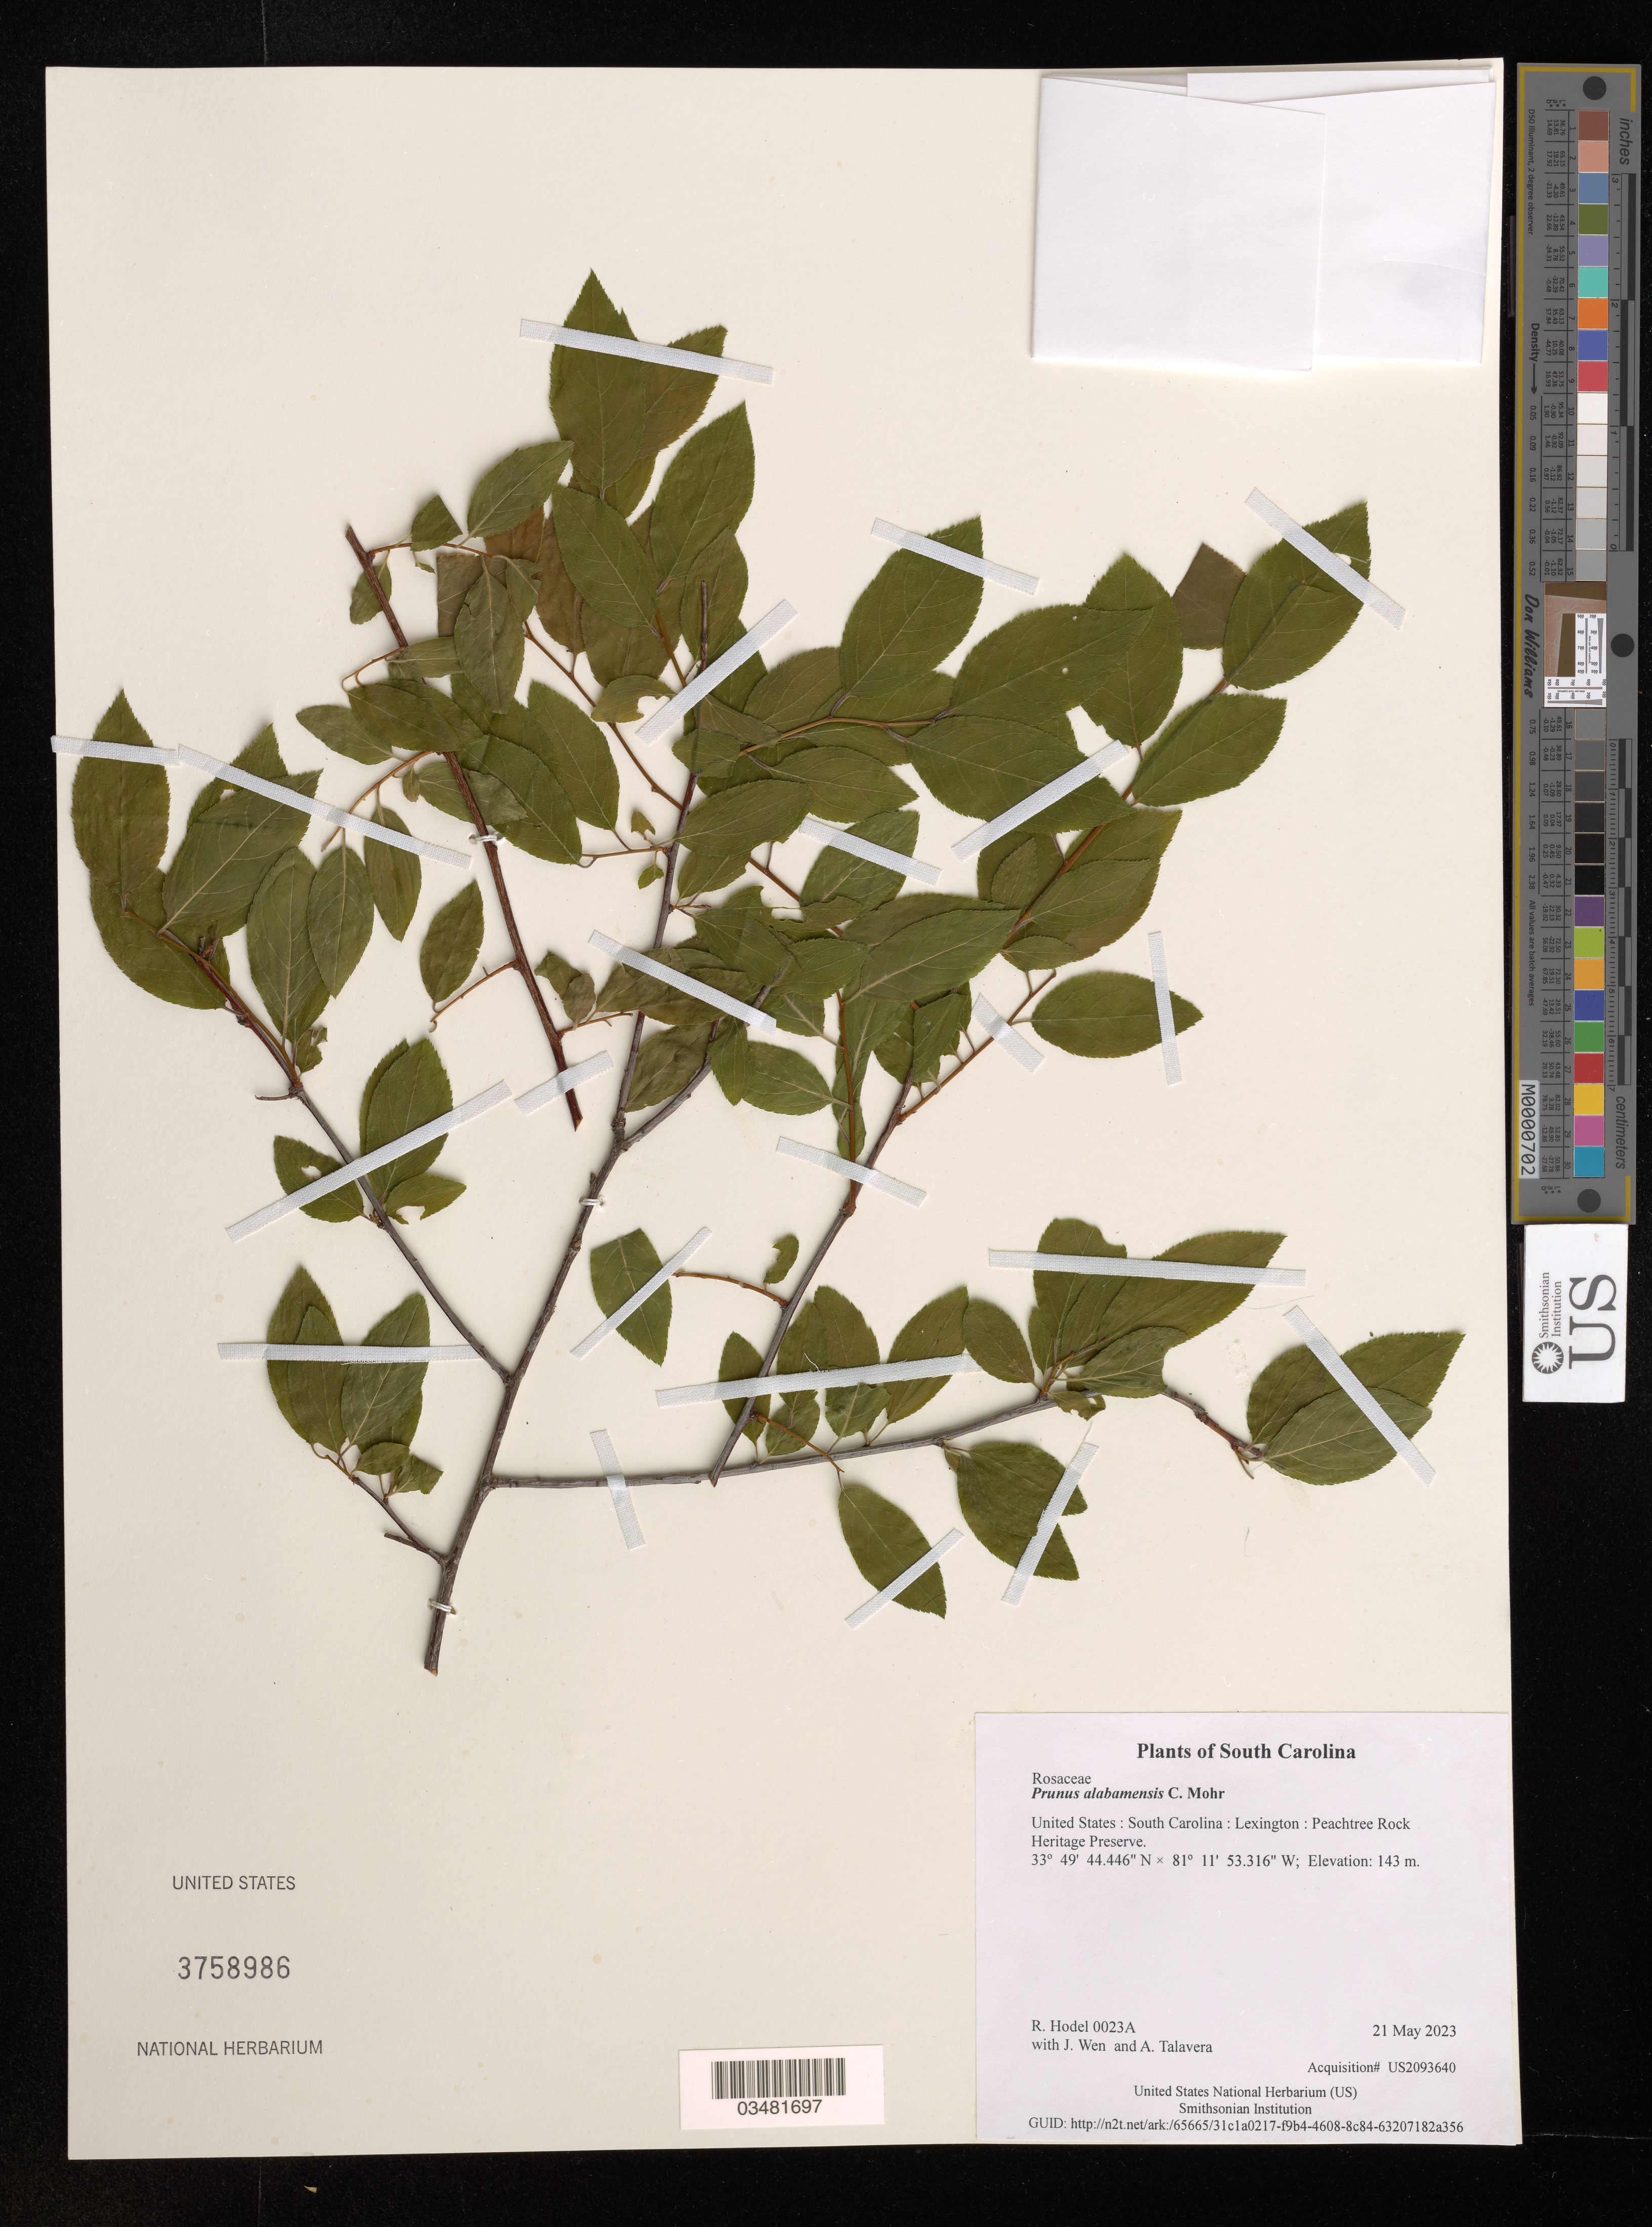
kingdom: Plantae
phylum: Tracheophyta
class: Magnoliopsida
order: Rosales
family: Rosaceae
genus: Prunus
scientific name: Prunus alabamensis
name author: C. Mohr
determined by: Hodel, Richard G. J.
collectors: R. Hodel, J. Wen & A. Talavera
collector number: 0023A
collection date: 2023-05-21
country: United States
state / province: South Carolina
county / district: Lexington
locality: Peachtree Rock Heritage Preserve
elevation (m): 143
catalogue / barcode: US 3758986